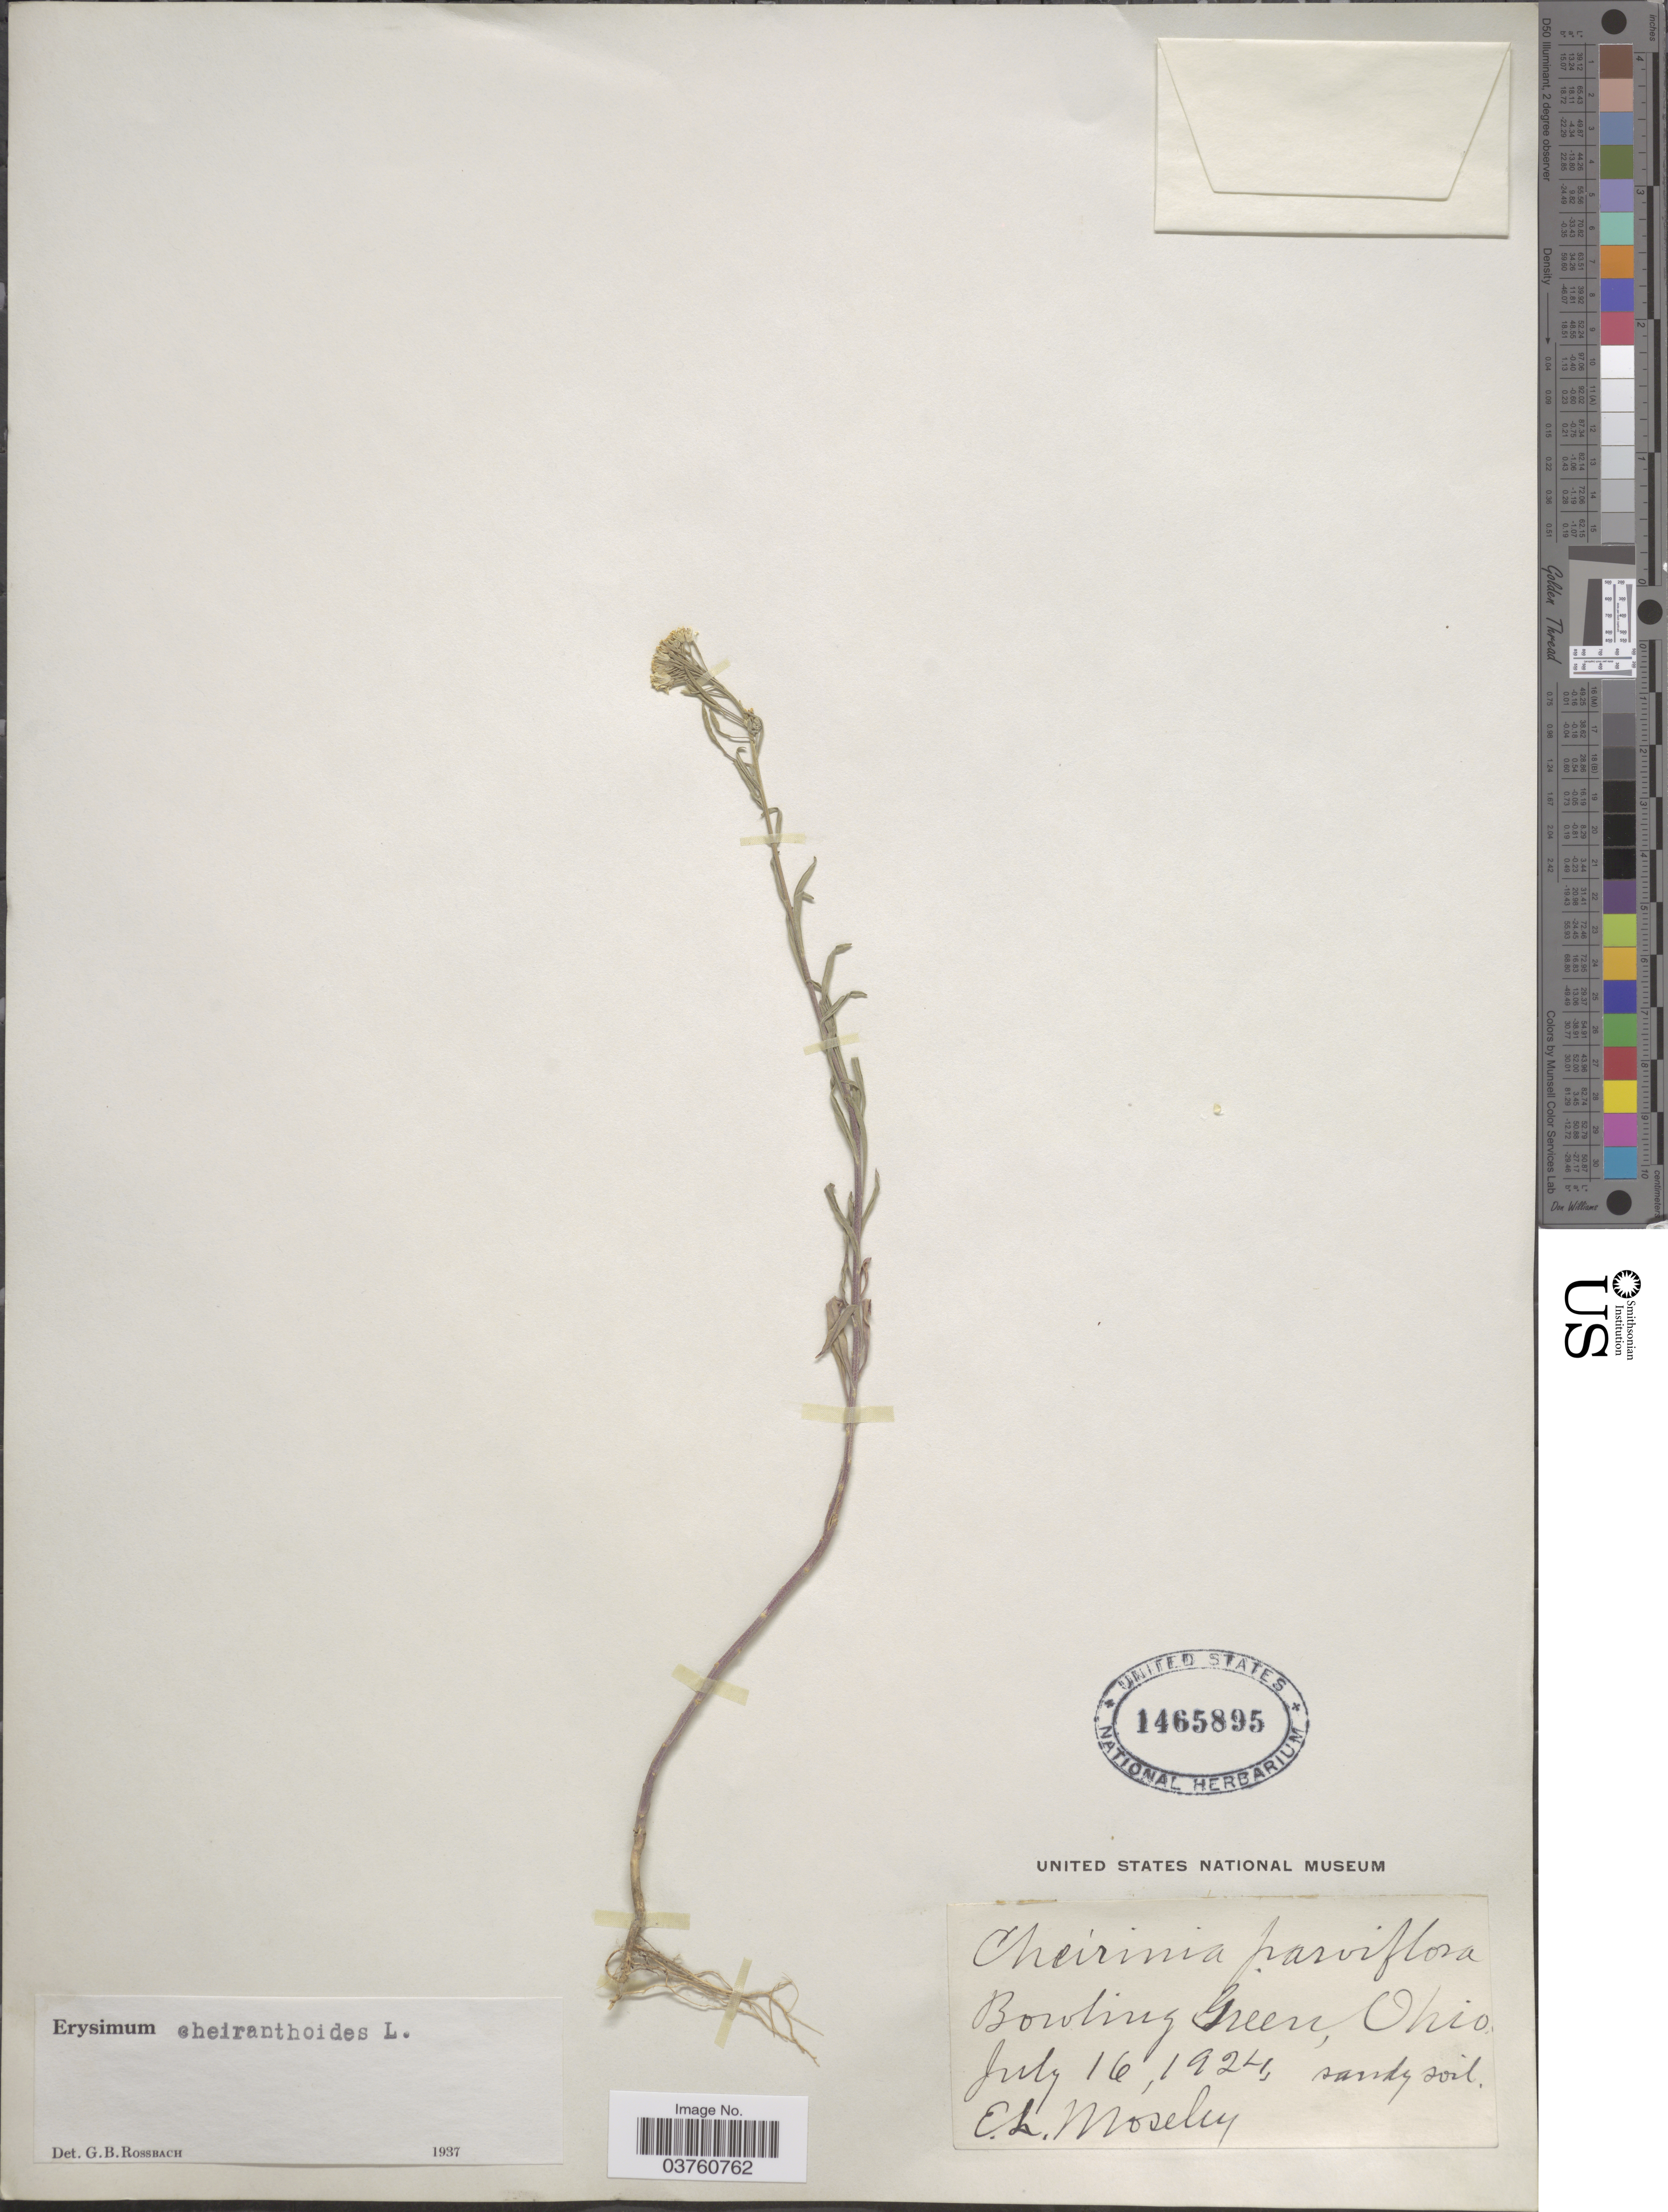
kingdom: Plantae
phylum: Tracheophyta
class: Magnoliopsida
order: Brassicales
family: Brassicaceae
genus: Erysimum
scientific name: Erysimum cheiranthoides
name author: L.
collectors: E. Moseley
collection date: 1924-07-16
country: United States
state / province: Ohio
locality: Bowling Green.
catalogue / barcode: US 1465895